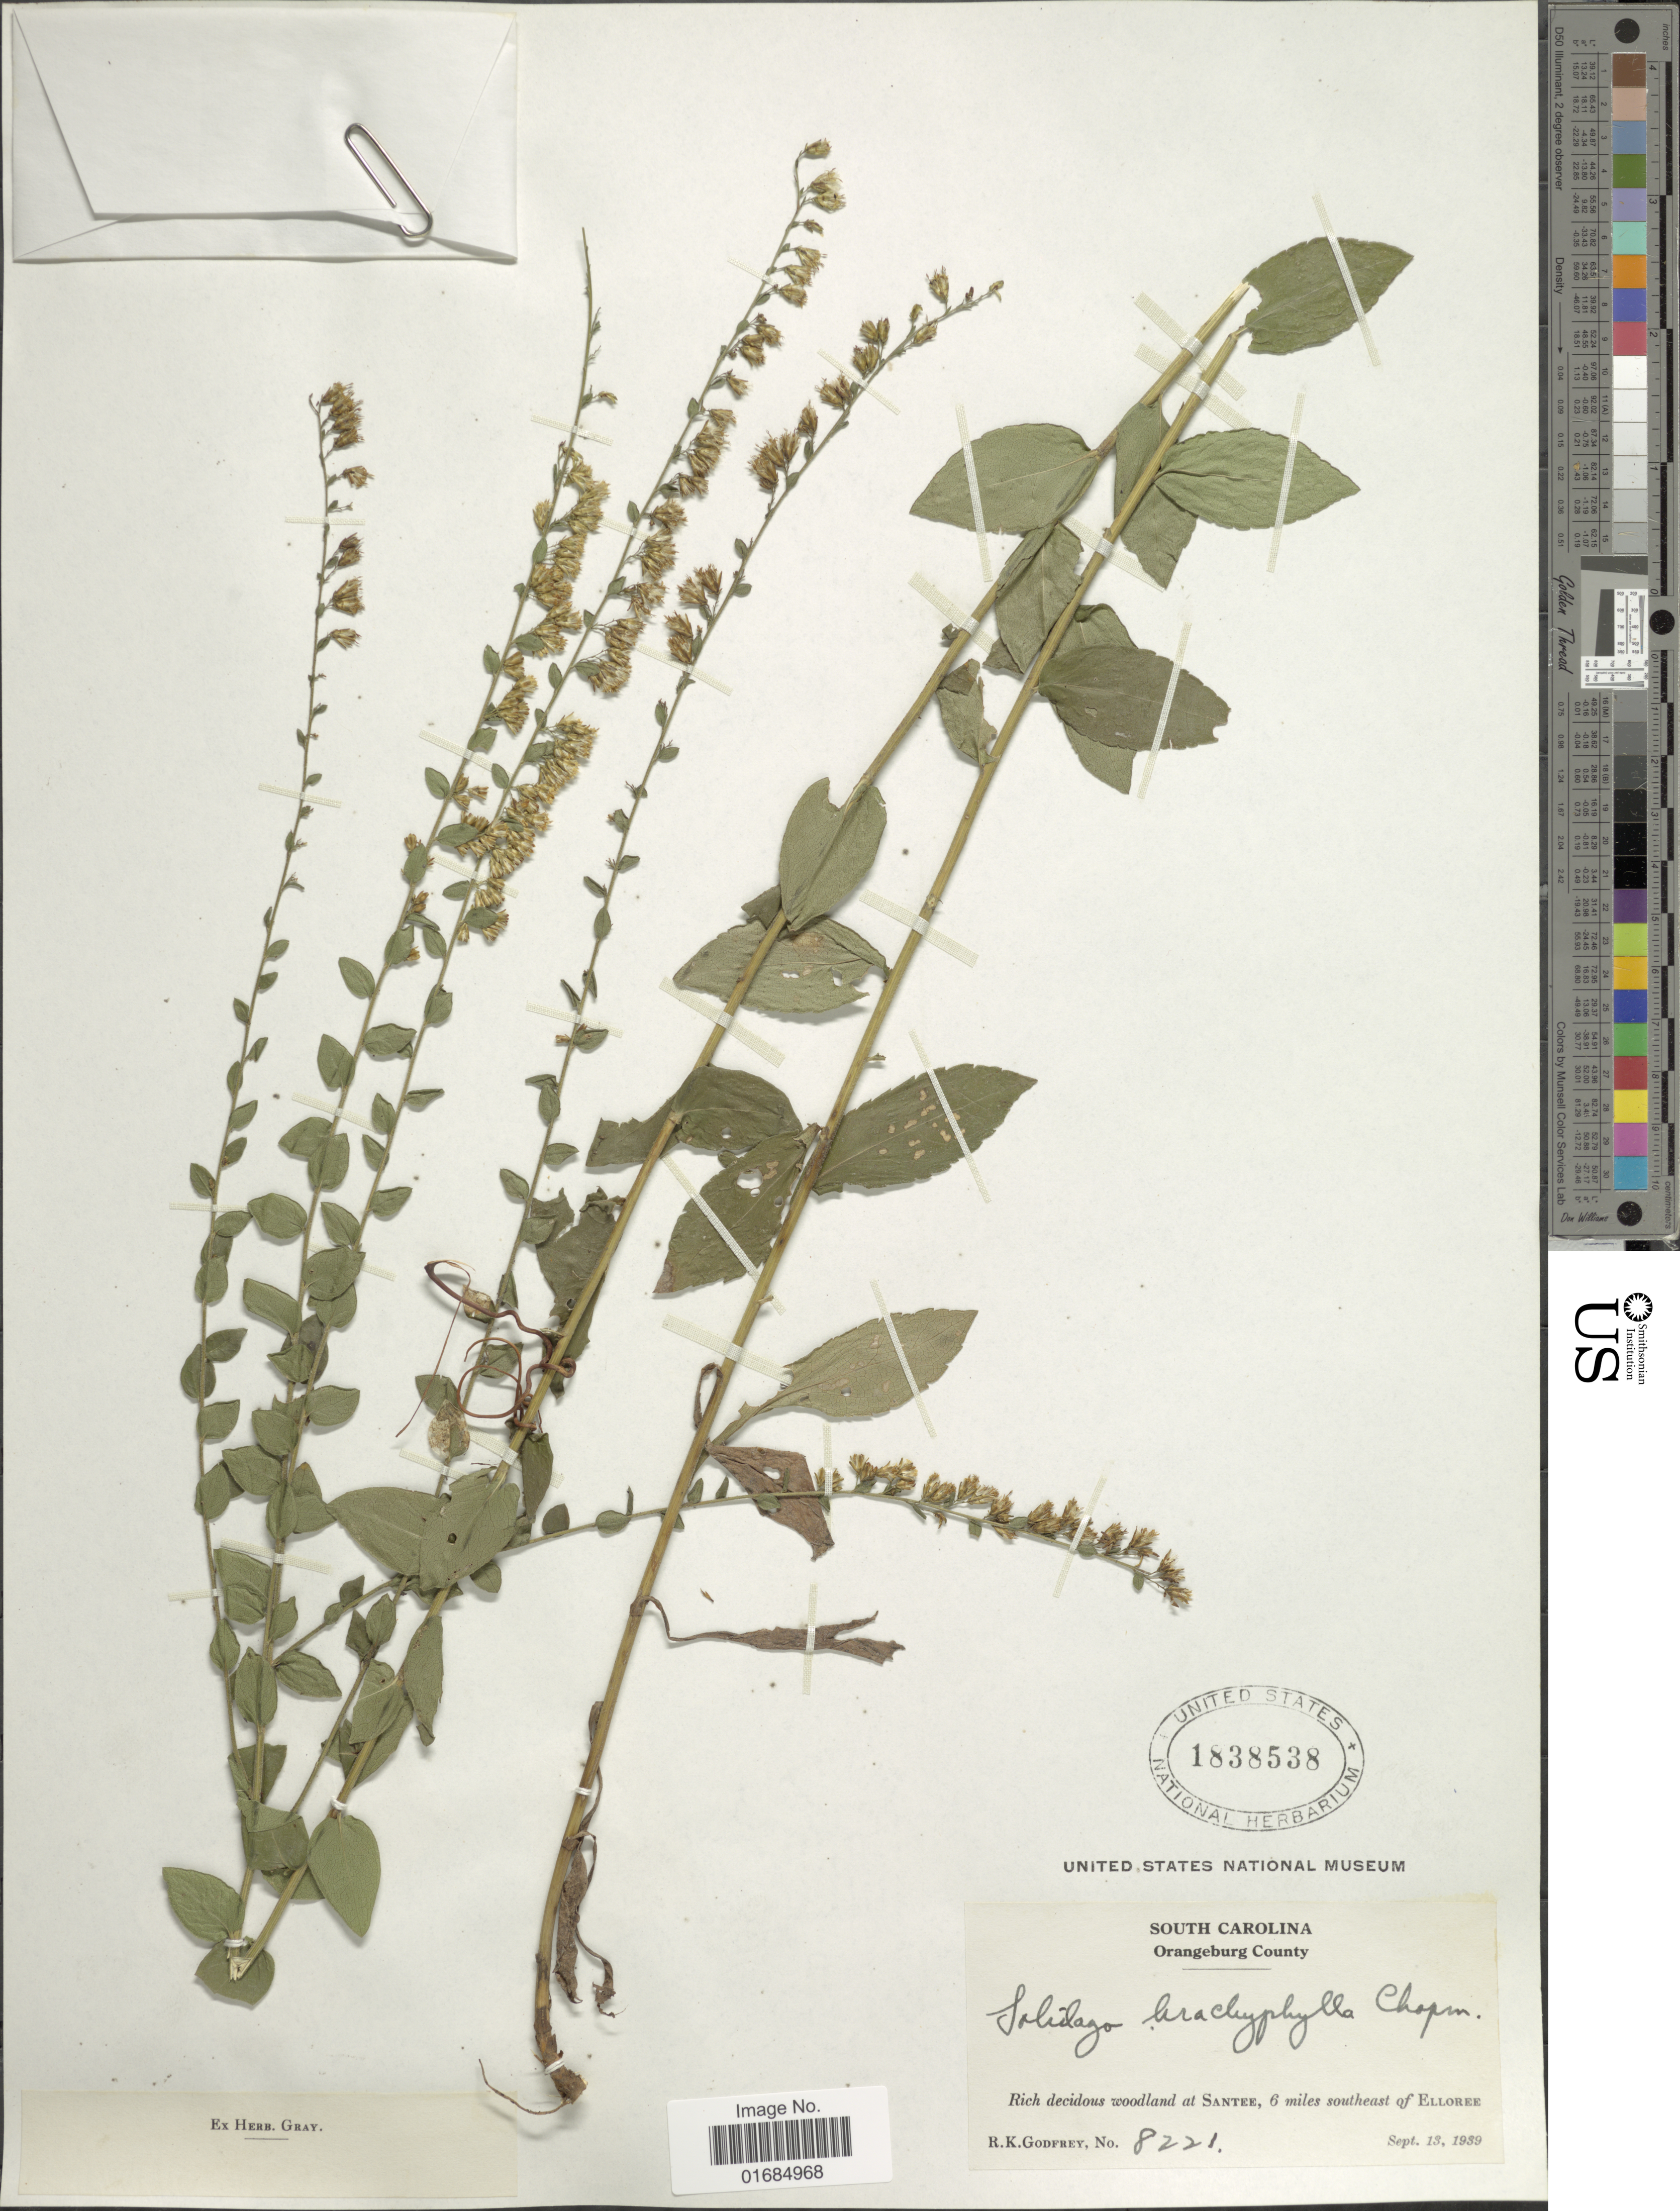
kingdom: Plantae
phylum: Tracheophyta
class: Magnoliopsida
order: Asterales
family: Asteraceae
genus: Solidago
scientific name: Solidago brachyphylla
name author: Chapman ex Torr. & A. Gray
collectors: R. K. Godfrey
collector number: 8221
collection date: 1939-09-13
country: United States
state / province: South Carolina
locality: Orangeburg County, Rich decidous woodland at Santee, 6 miles southeast of Elloree.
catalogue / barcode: US 1838538